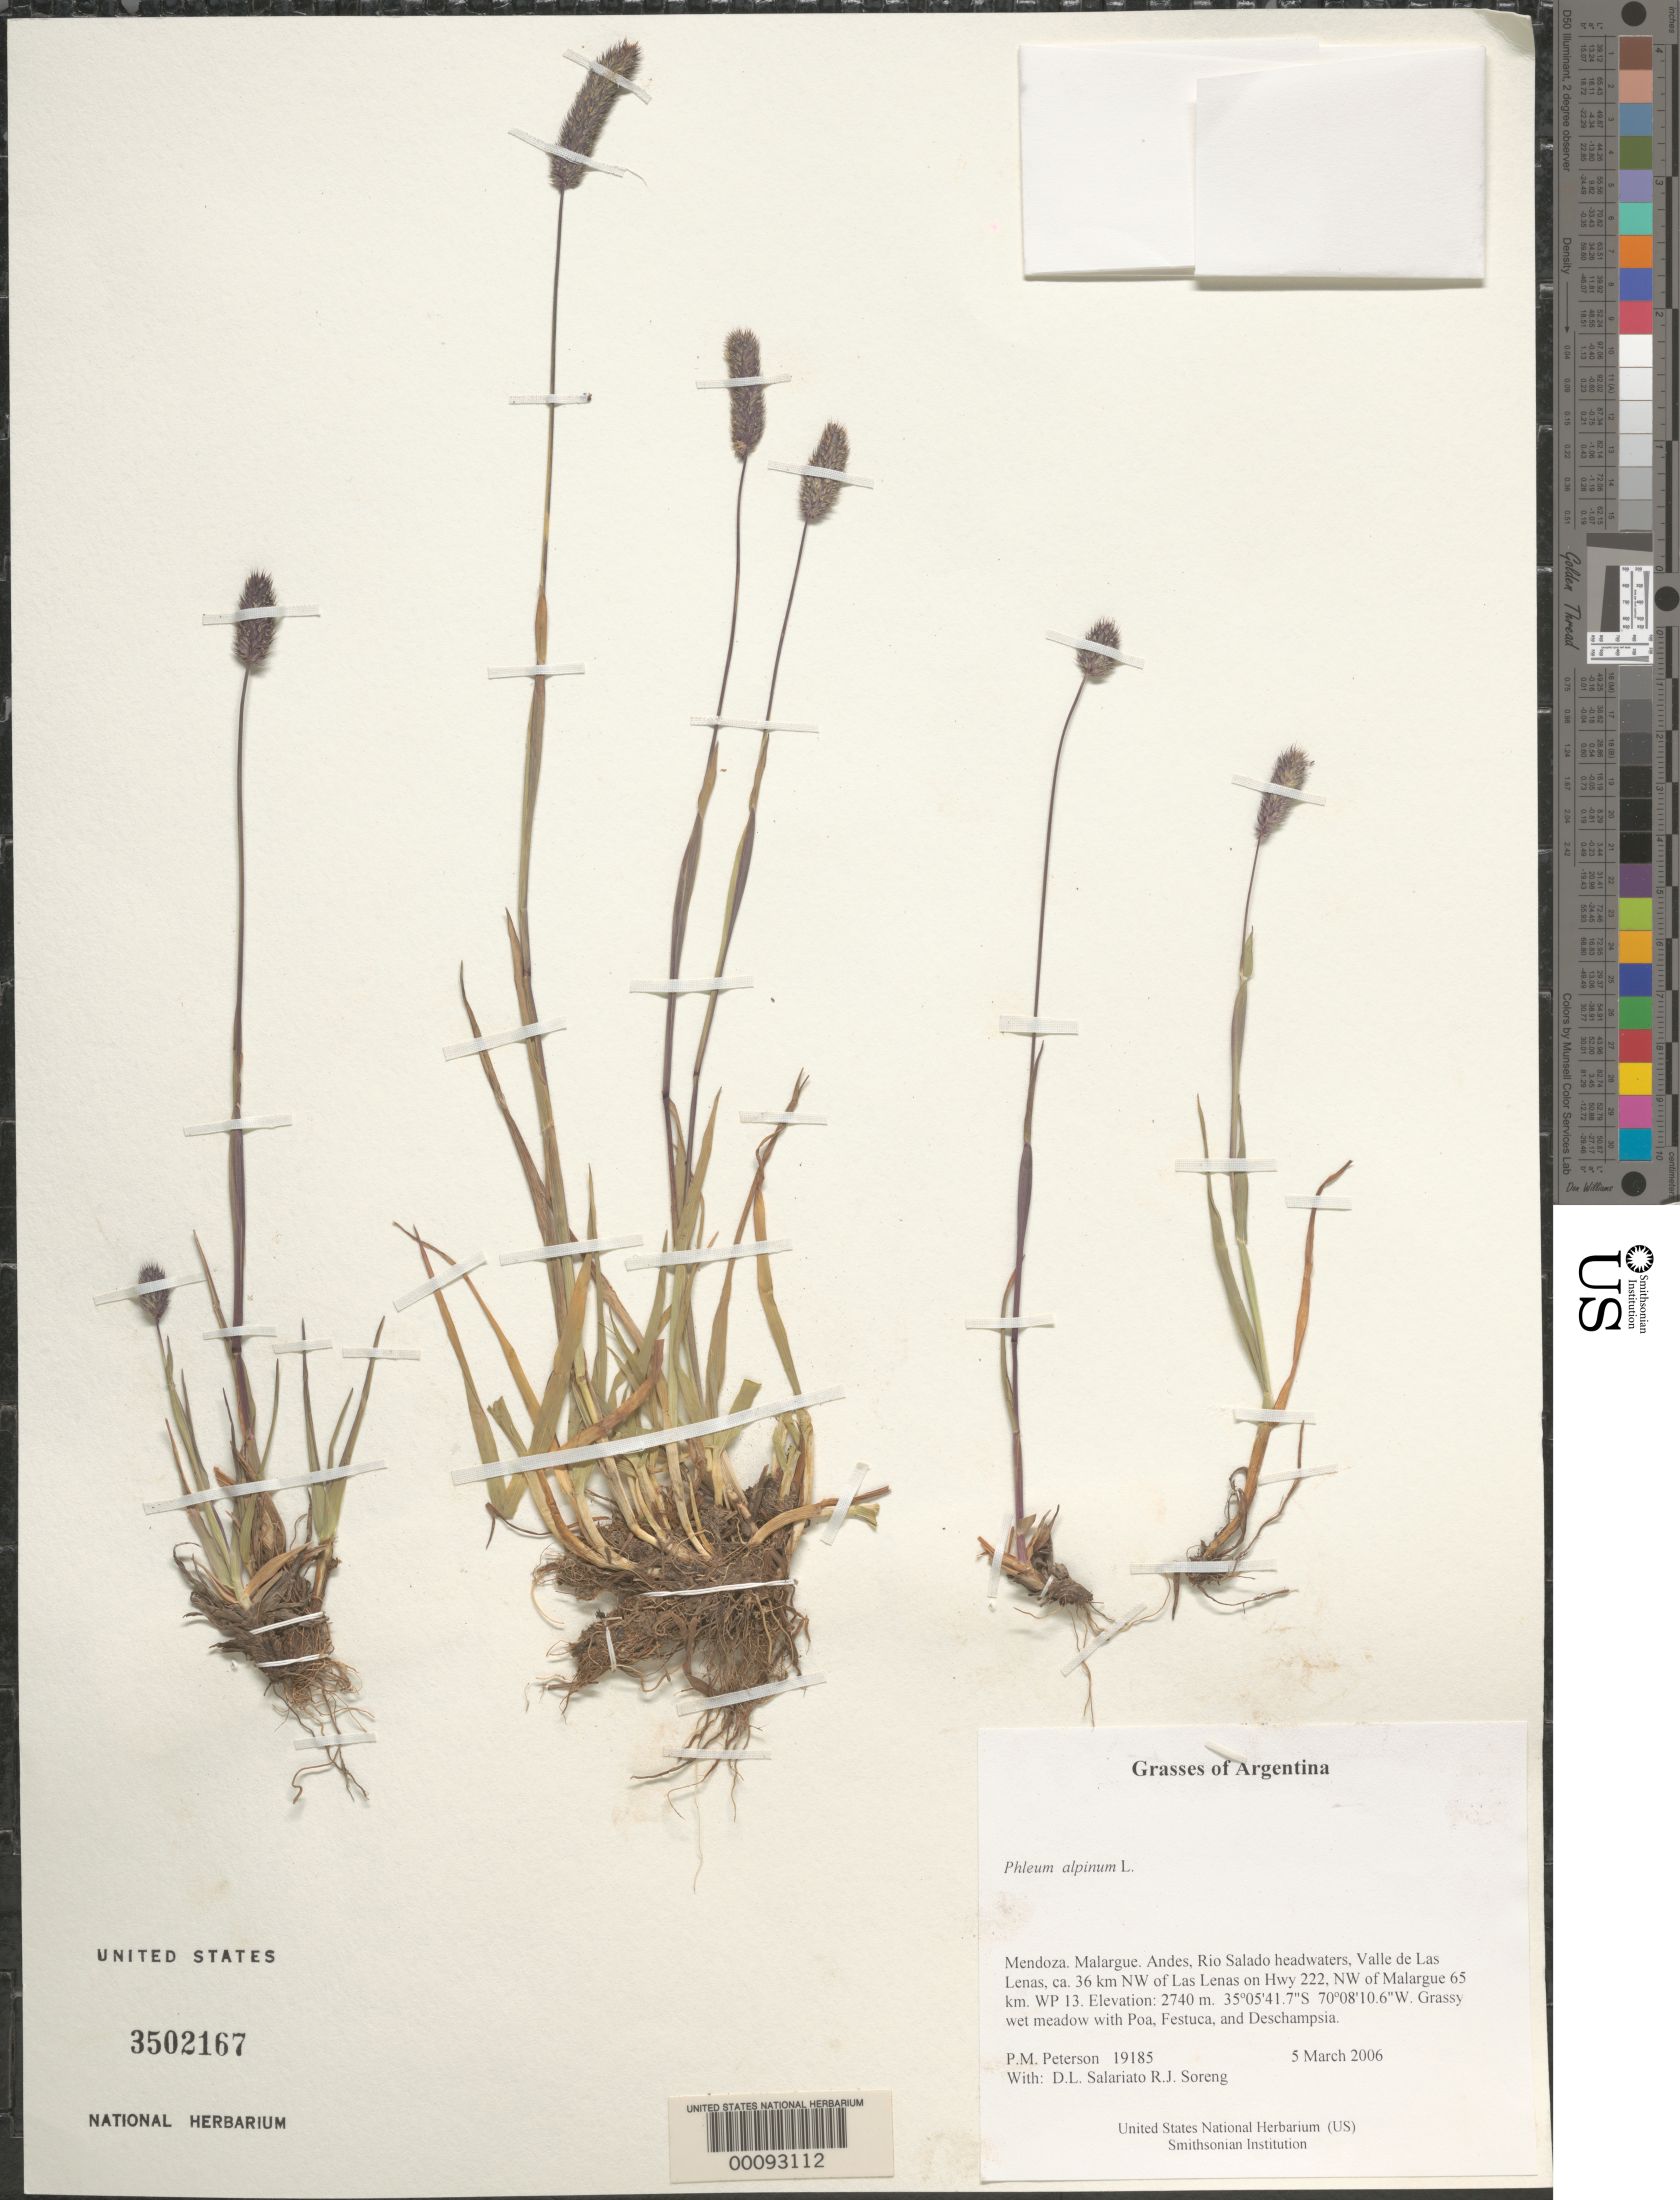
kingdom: Plantae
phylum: Tracheophyta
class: Liliopsida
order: Poales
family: Poaceae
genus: Phleum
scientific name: Phleum alpinum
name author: L.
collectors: P. M. Peterson, R. J. Soreng, D. Salariato & A. Panizza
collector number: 19185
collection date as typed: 05 Mar 2006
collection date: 2006-03-05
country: Argentina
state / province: Mendoza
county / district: Malargue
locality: Andes, Rio Salado headwaters, Valle de Las Lenas, ca. 36 km NW of Las Lenas on Hwy 222, NW of Malargue 65 km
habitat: Grassy wet meadow with Poa, Festuca, and Deschampsia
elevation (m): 2740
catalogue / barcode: US 3502167